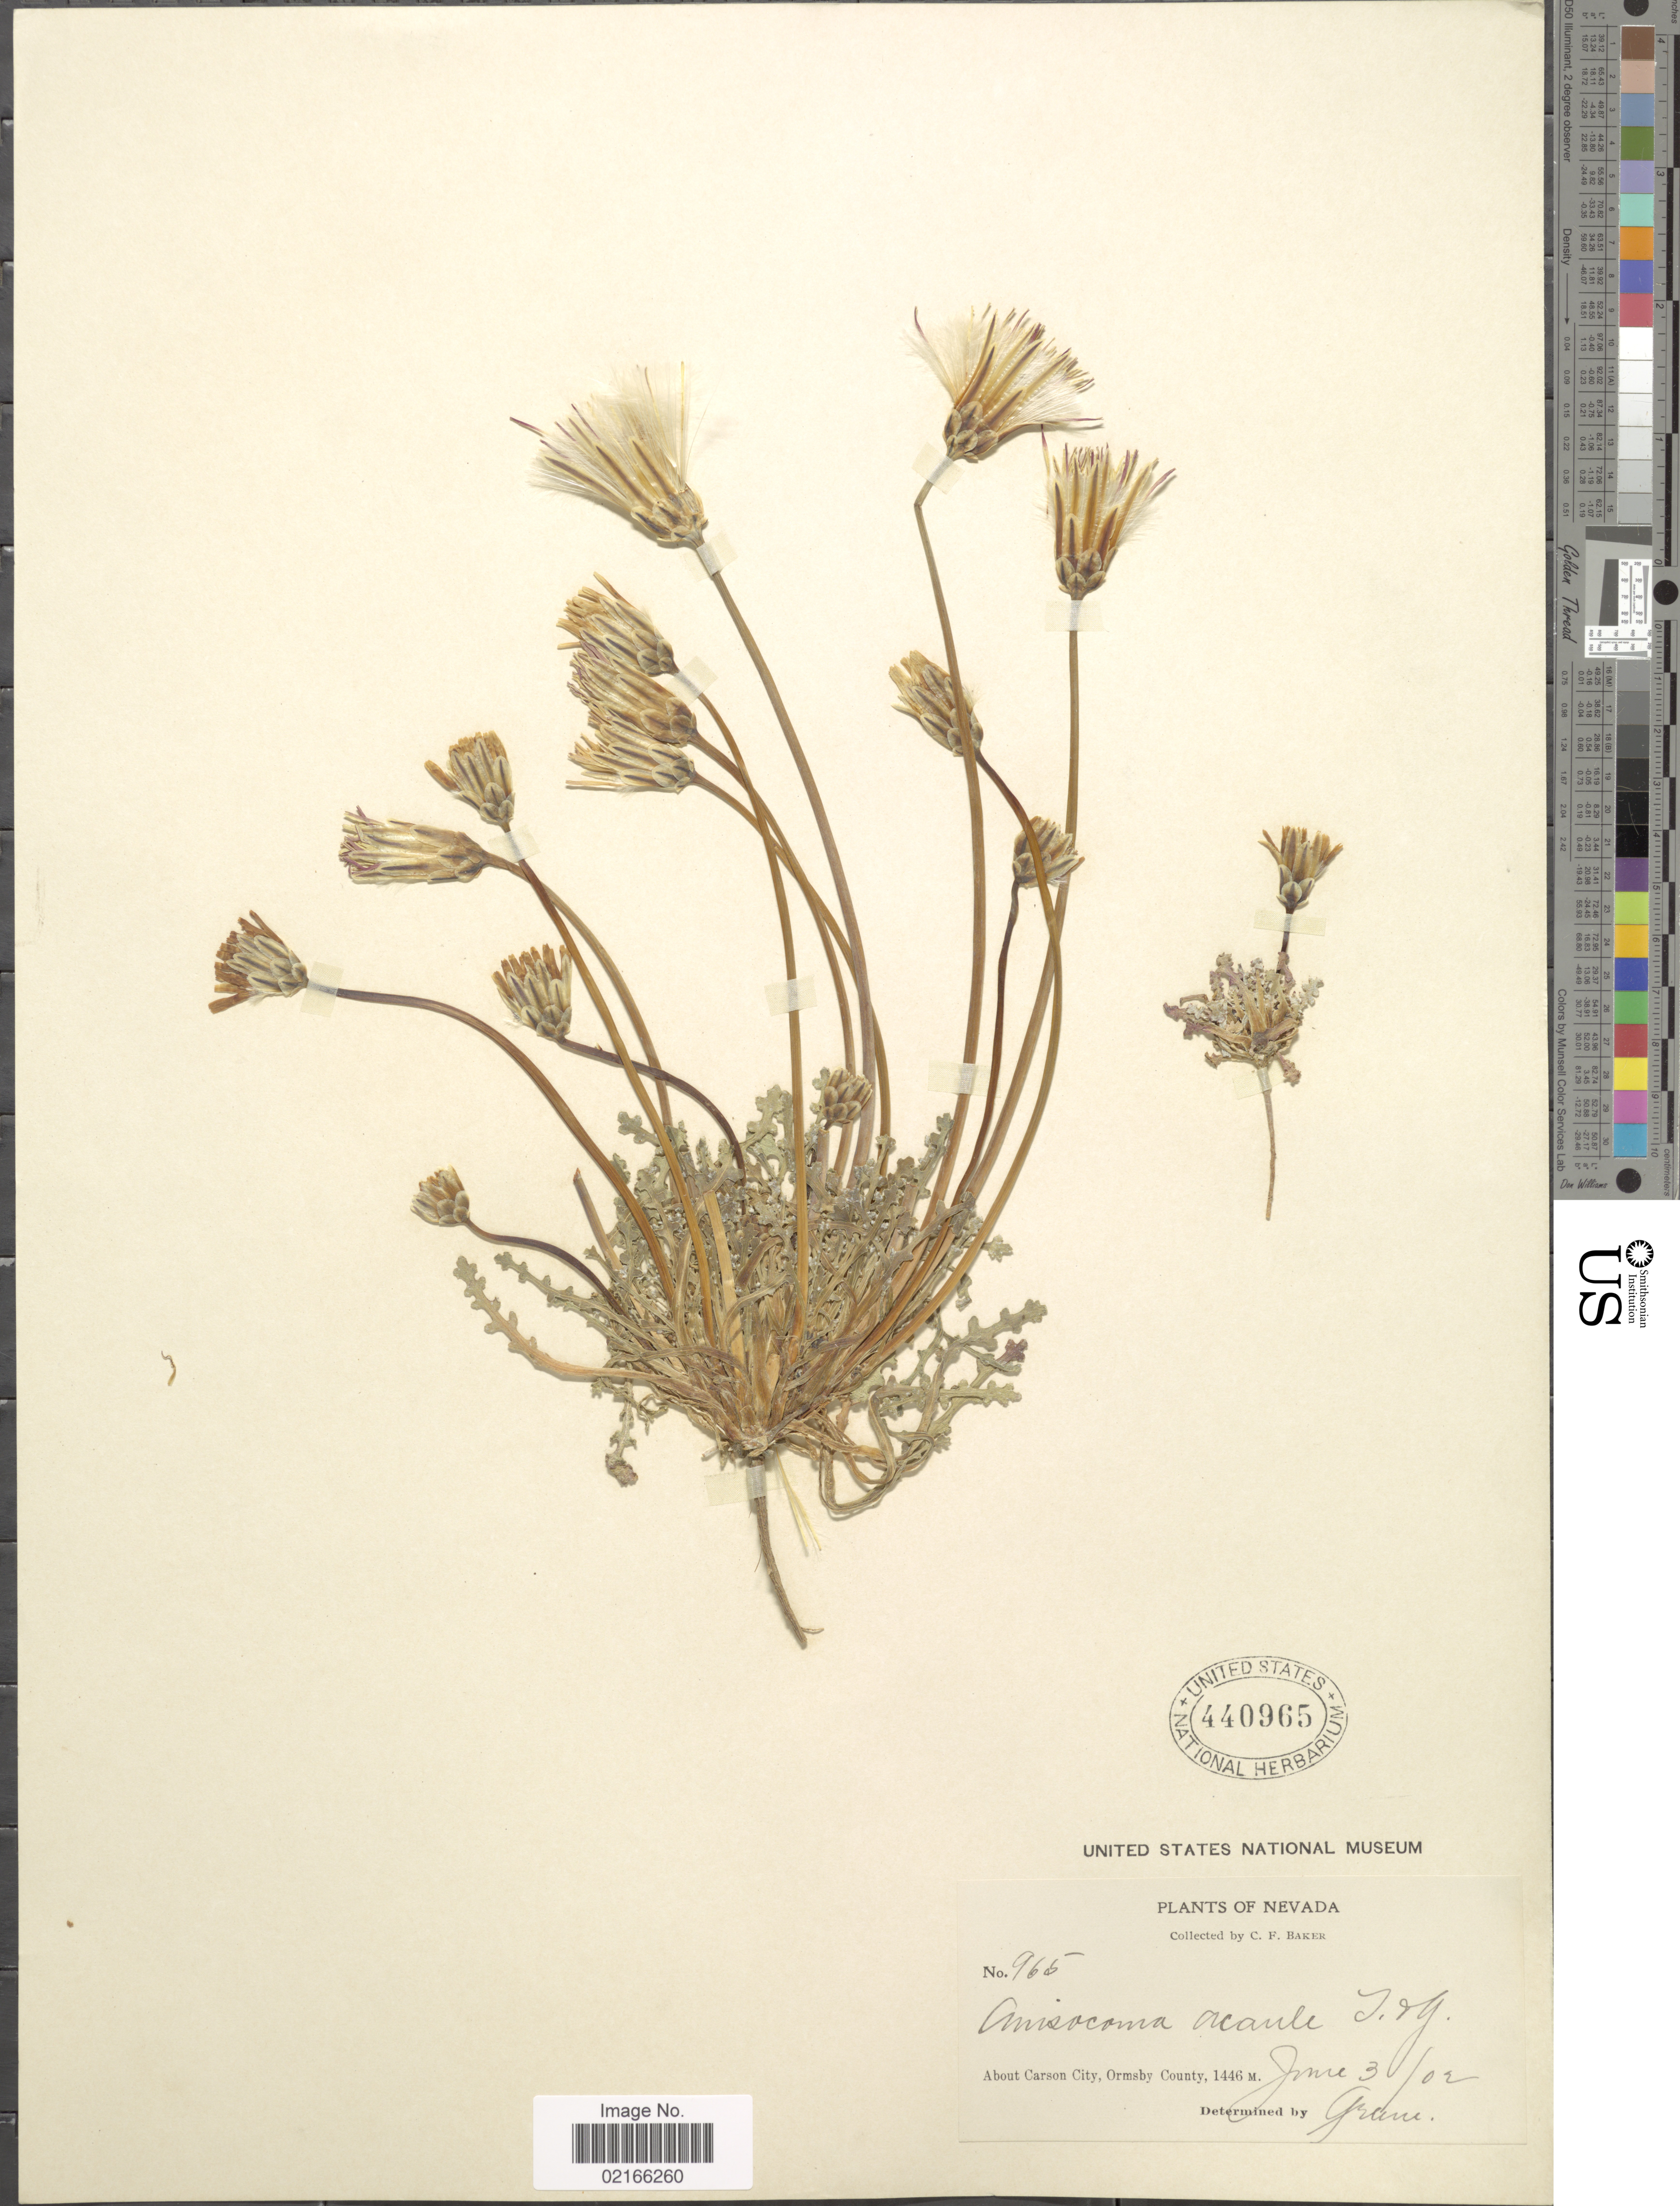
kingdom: Plantae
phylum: Tracheophyta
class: Magnoliopsida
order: Asterales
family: Asteraceae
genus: Anisocoma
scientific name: Anisocoma acaulis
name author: Torr. & A. Gray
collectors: C. F. Baker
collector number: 965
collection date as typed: Transcribed d/m/y: 3/6/02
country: United States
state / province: Nevada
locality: About Carson City, Ormsby County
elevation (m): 1446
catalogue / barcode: US 440965